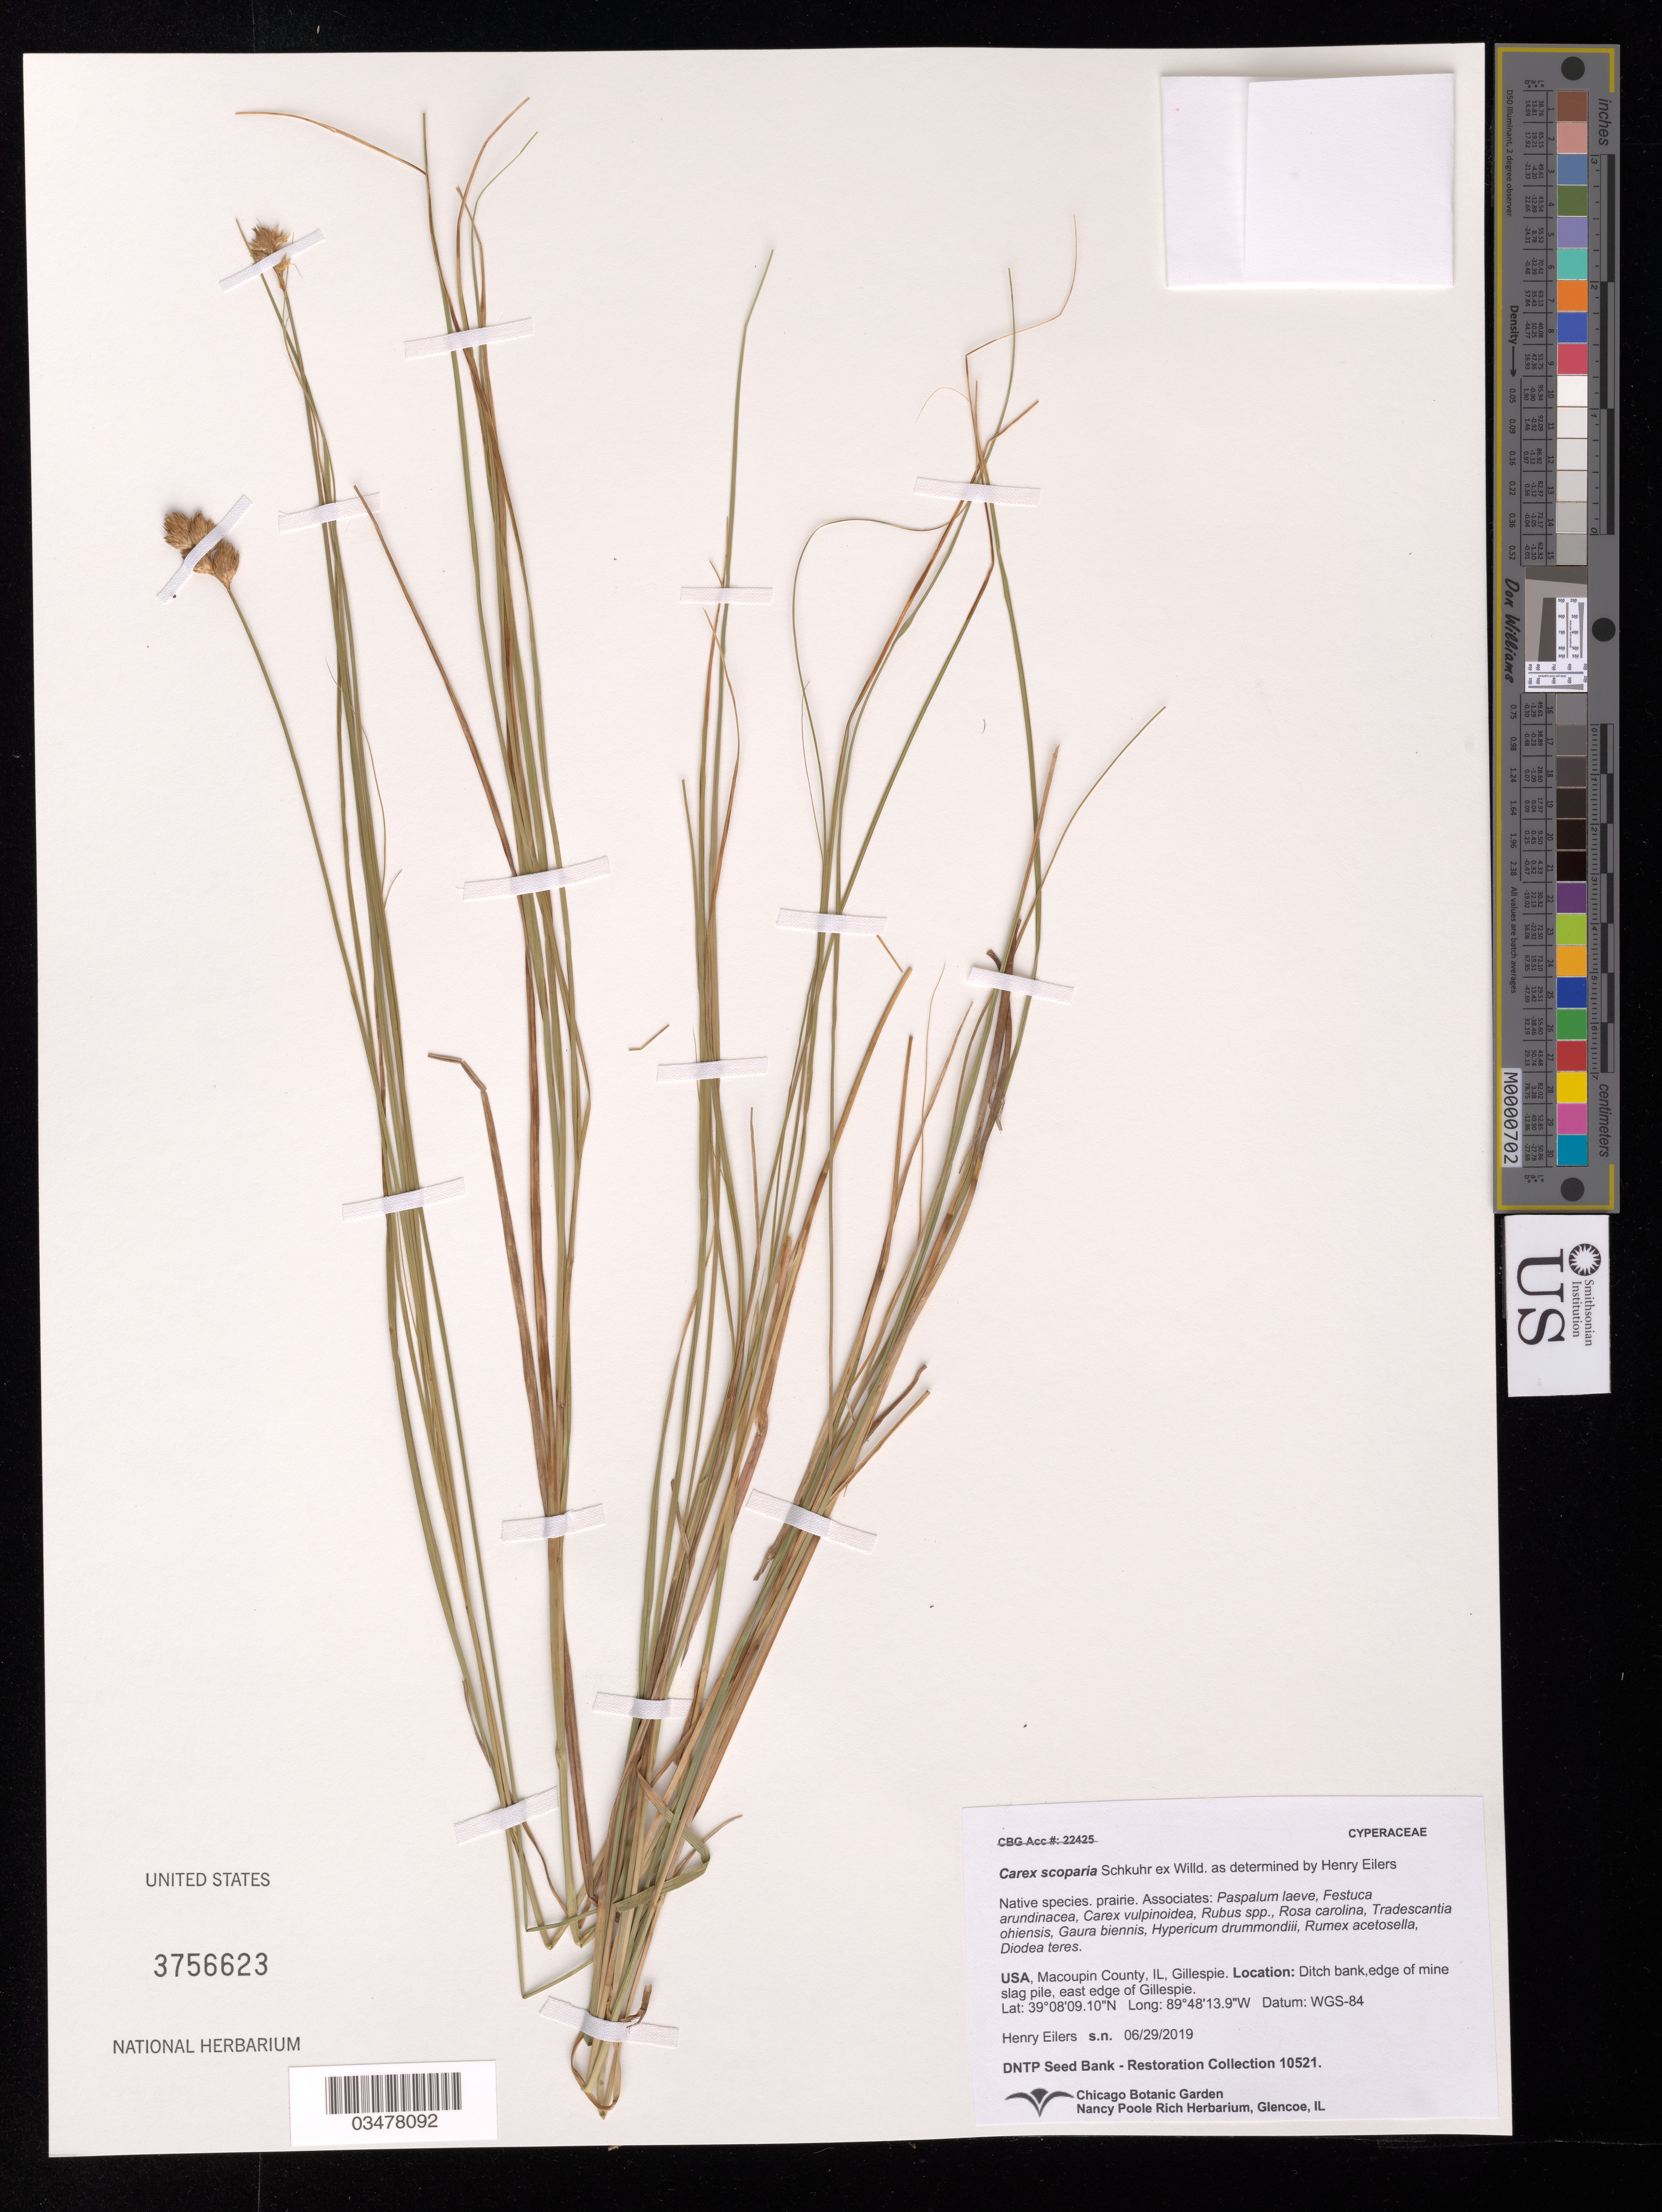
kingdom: Plantae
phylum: Tracheophyta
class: Liliopsida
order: Poales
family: Cyperaceae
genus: Carex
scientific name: Carex scoparia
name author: Schkuhr ex Willd.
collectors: H. Eilers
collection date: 2019-06-29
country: United States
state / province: Illinois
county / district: Macoupin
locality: Gillespie, east edge.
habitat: Prairie. With Rubus sp., Rosa carolina, Gaura biennis, Diodea teres, ect.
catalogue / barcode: US 3756623